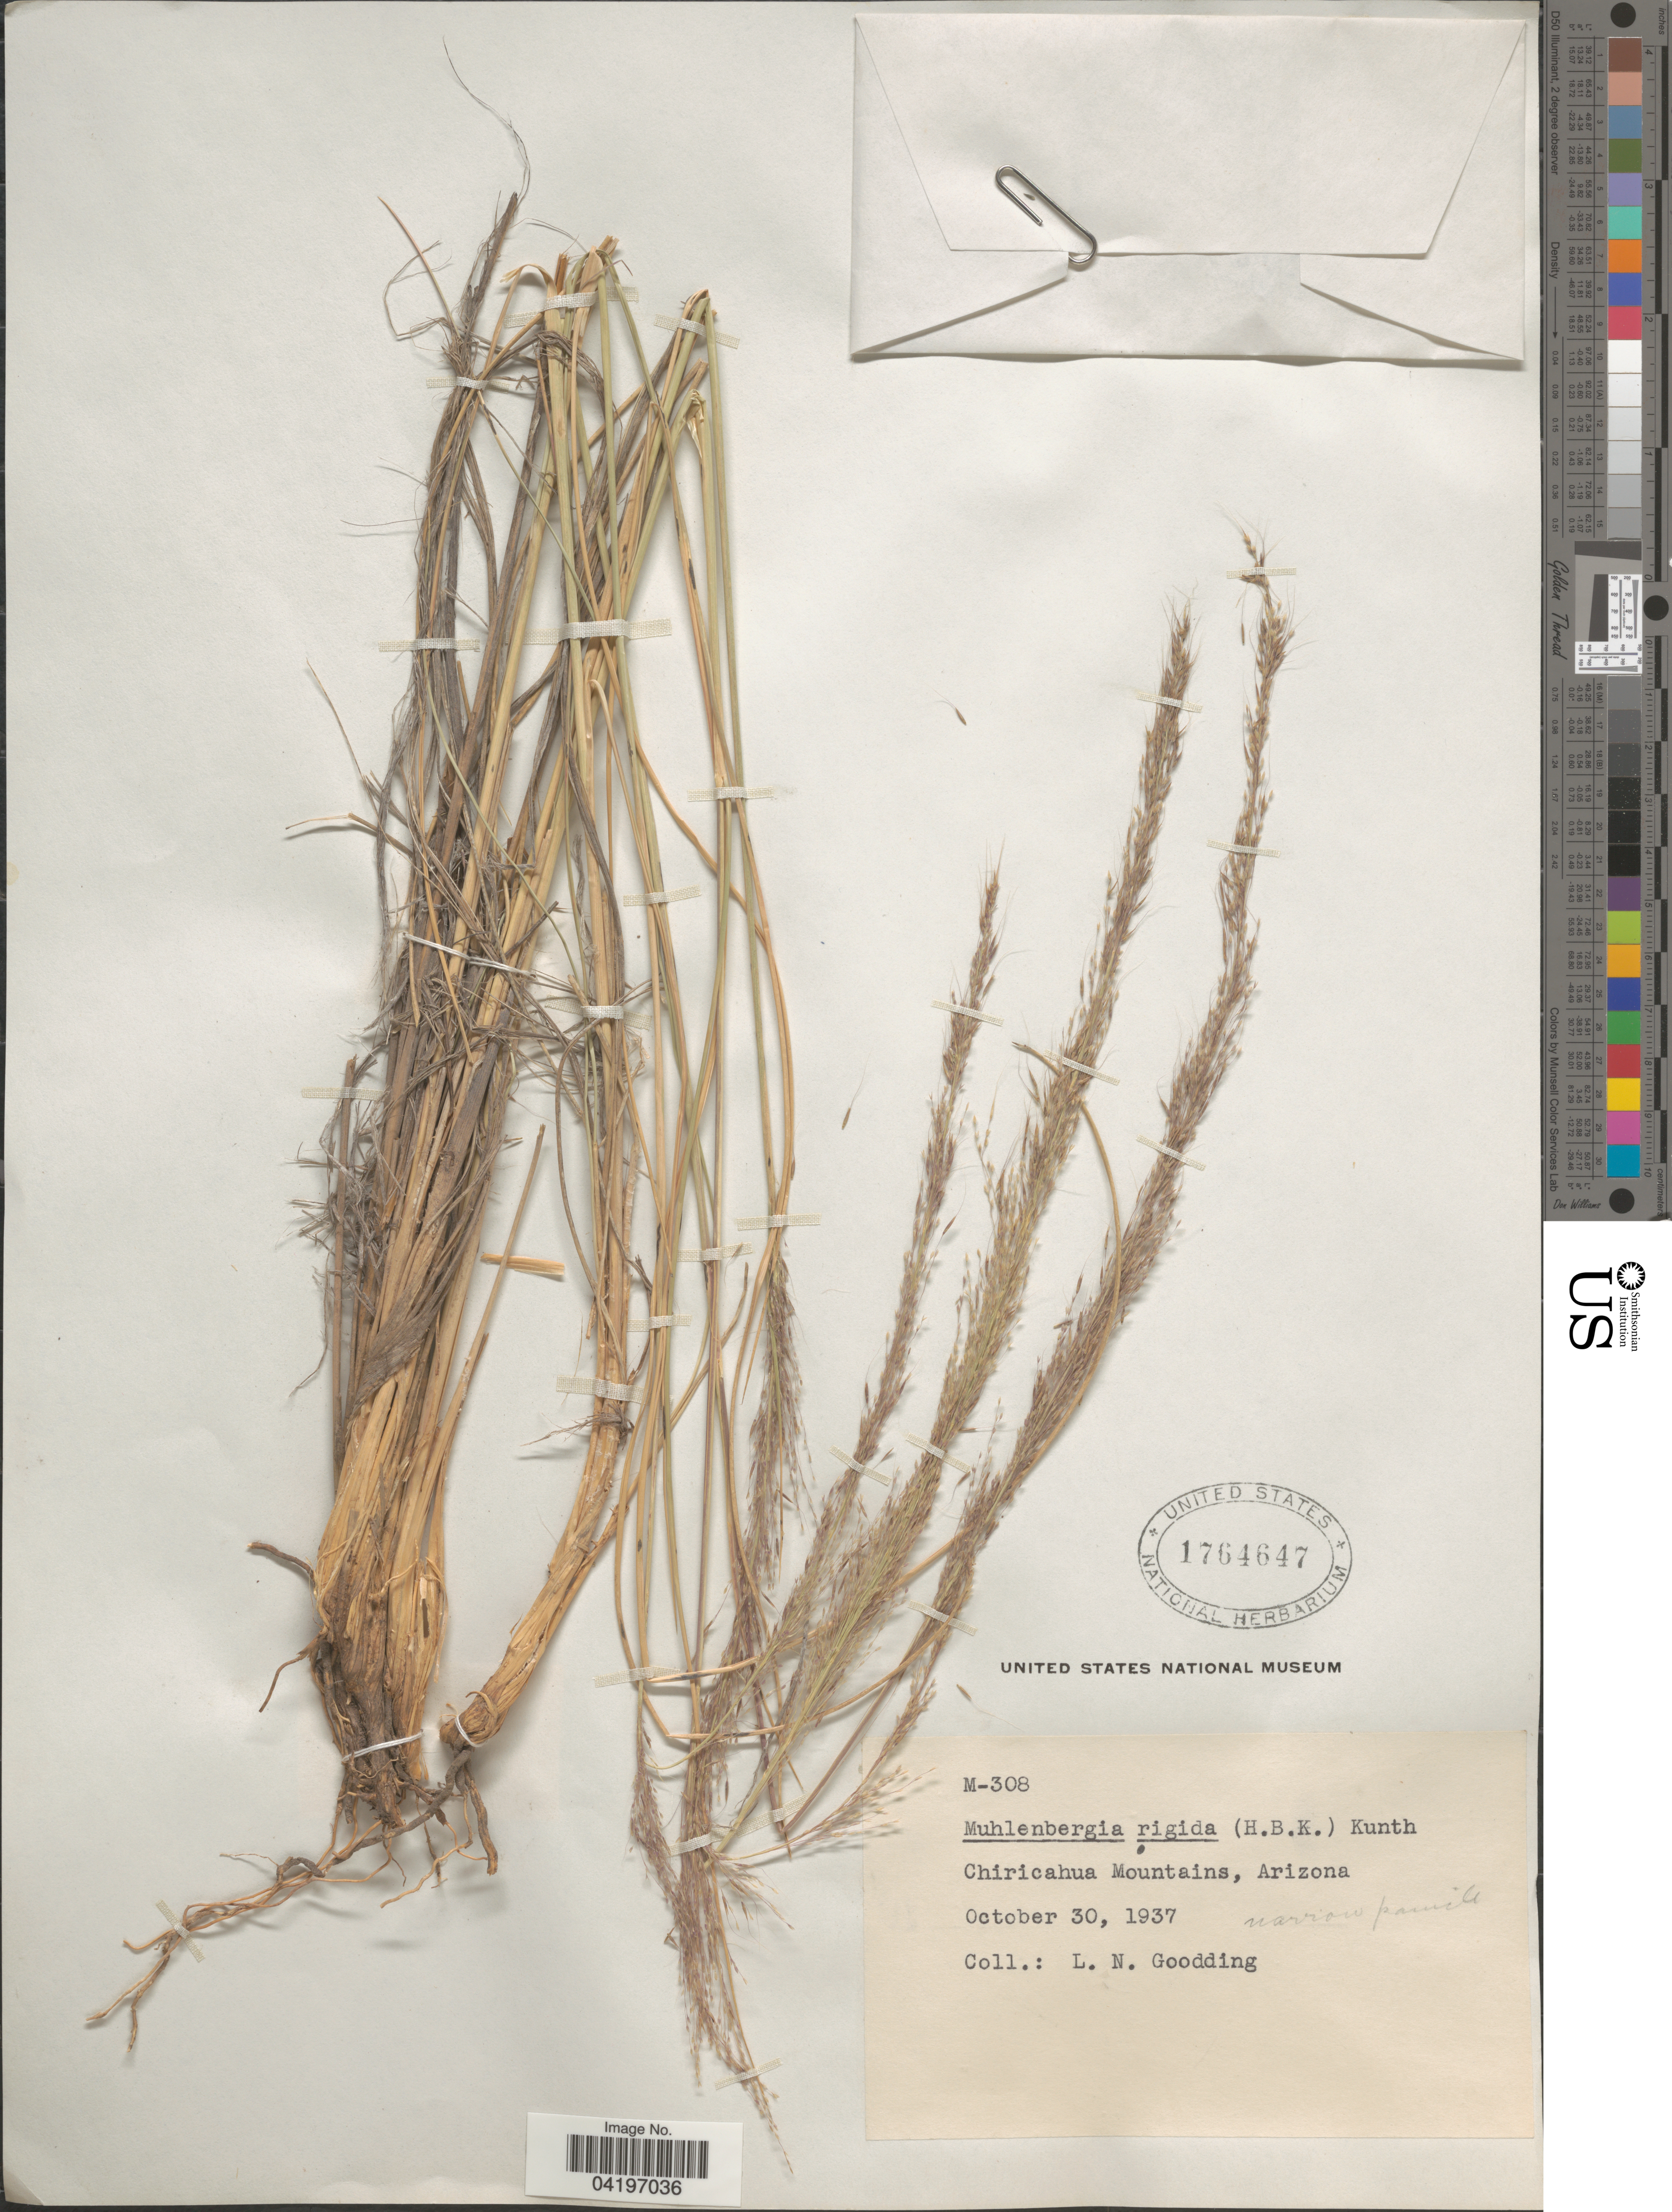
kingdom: Plantae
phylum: Tracheophyta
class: Liliopsida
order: Poales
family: Poaceae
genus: Muhlenbergia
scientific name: Muhlenbergia rigida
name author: (Kunth) Kunth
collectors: L. N. Goodding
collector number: M-308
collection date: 1937-10-30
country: United States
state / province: Arizona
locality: Chiricahua Mountains.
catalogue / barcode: US 1764647